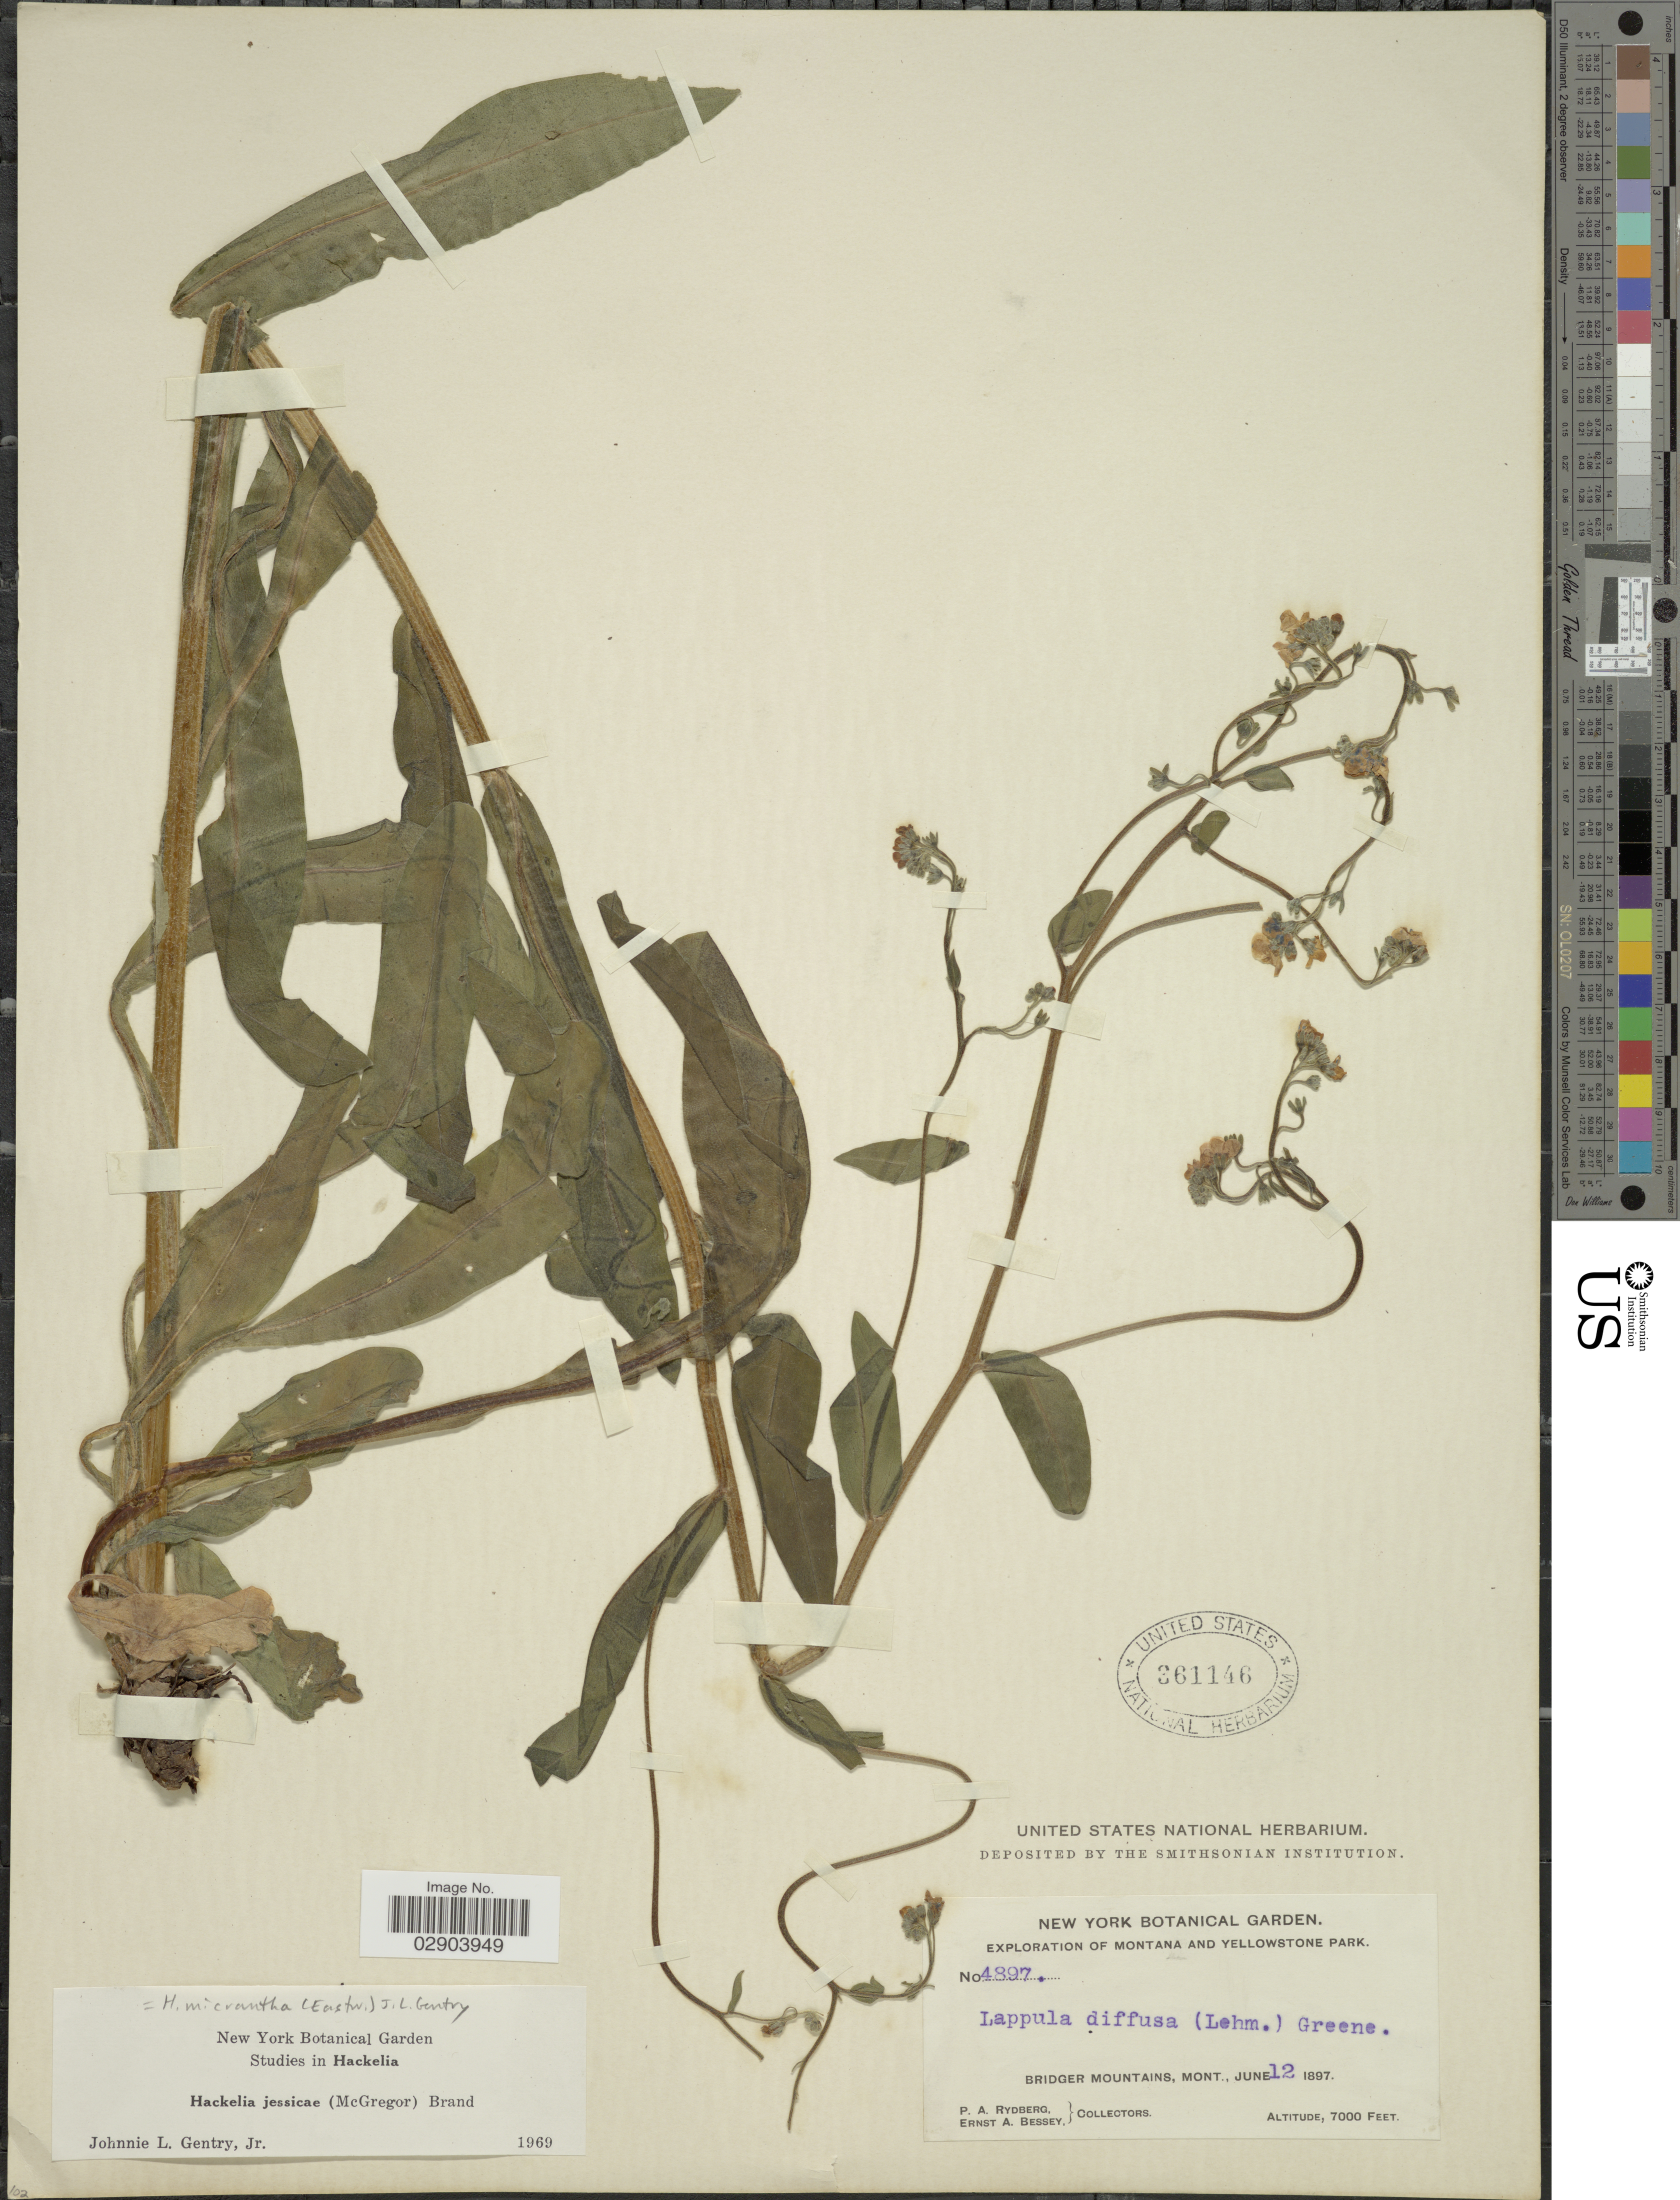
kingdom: Plantae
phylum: Tracheophyta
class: Magnoliopsida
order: Boraginales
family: Boraginaceae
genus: Hackelia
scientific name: Hackelia micrantha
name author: (Eastw.) J.L. Gentry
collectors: P. A. Rydberg & E. A. Bessey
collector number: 4897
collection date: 1897-06-12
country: United States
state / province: Montana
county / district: Gallatin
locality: Bridger Mountains, Mont. Yellowstone Park.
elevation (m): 2134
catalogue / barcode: US 361146